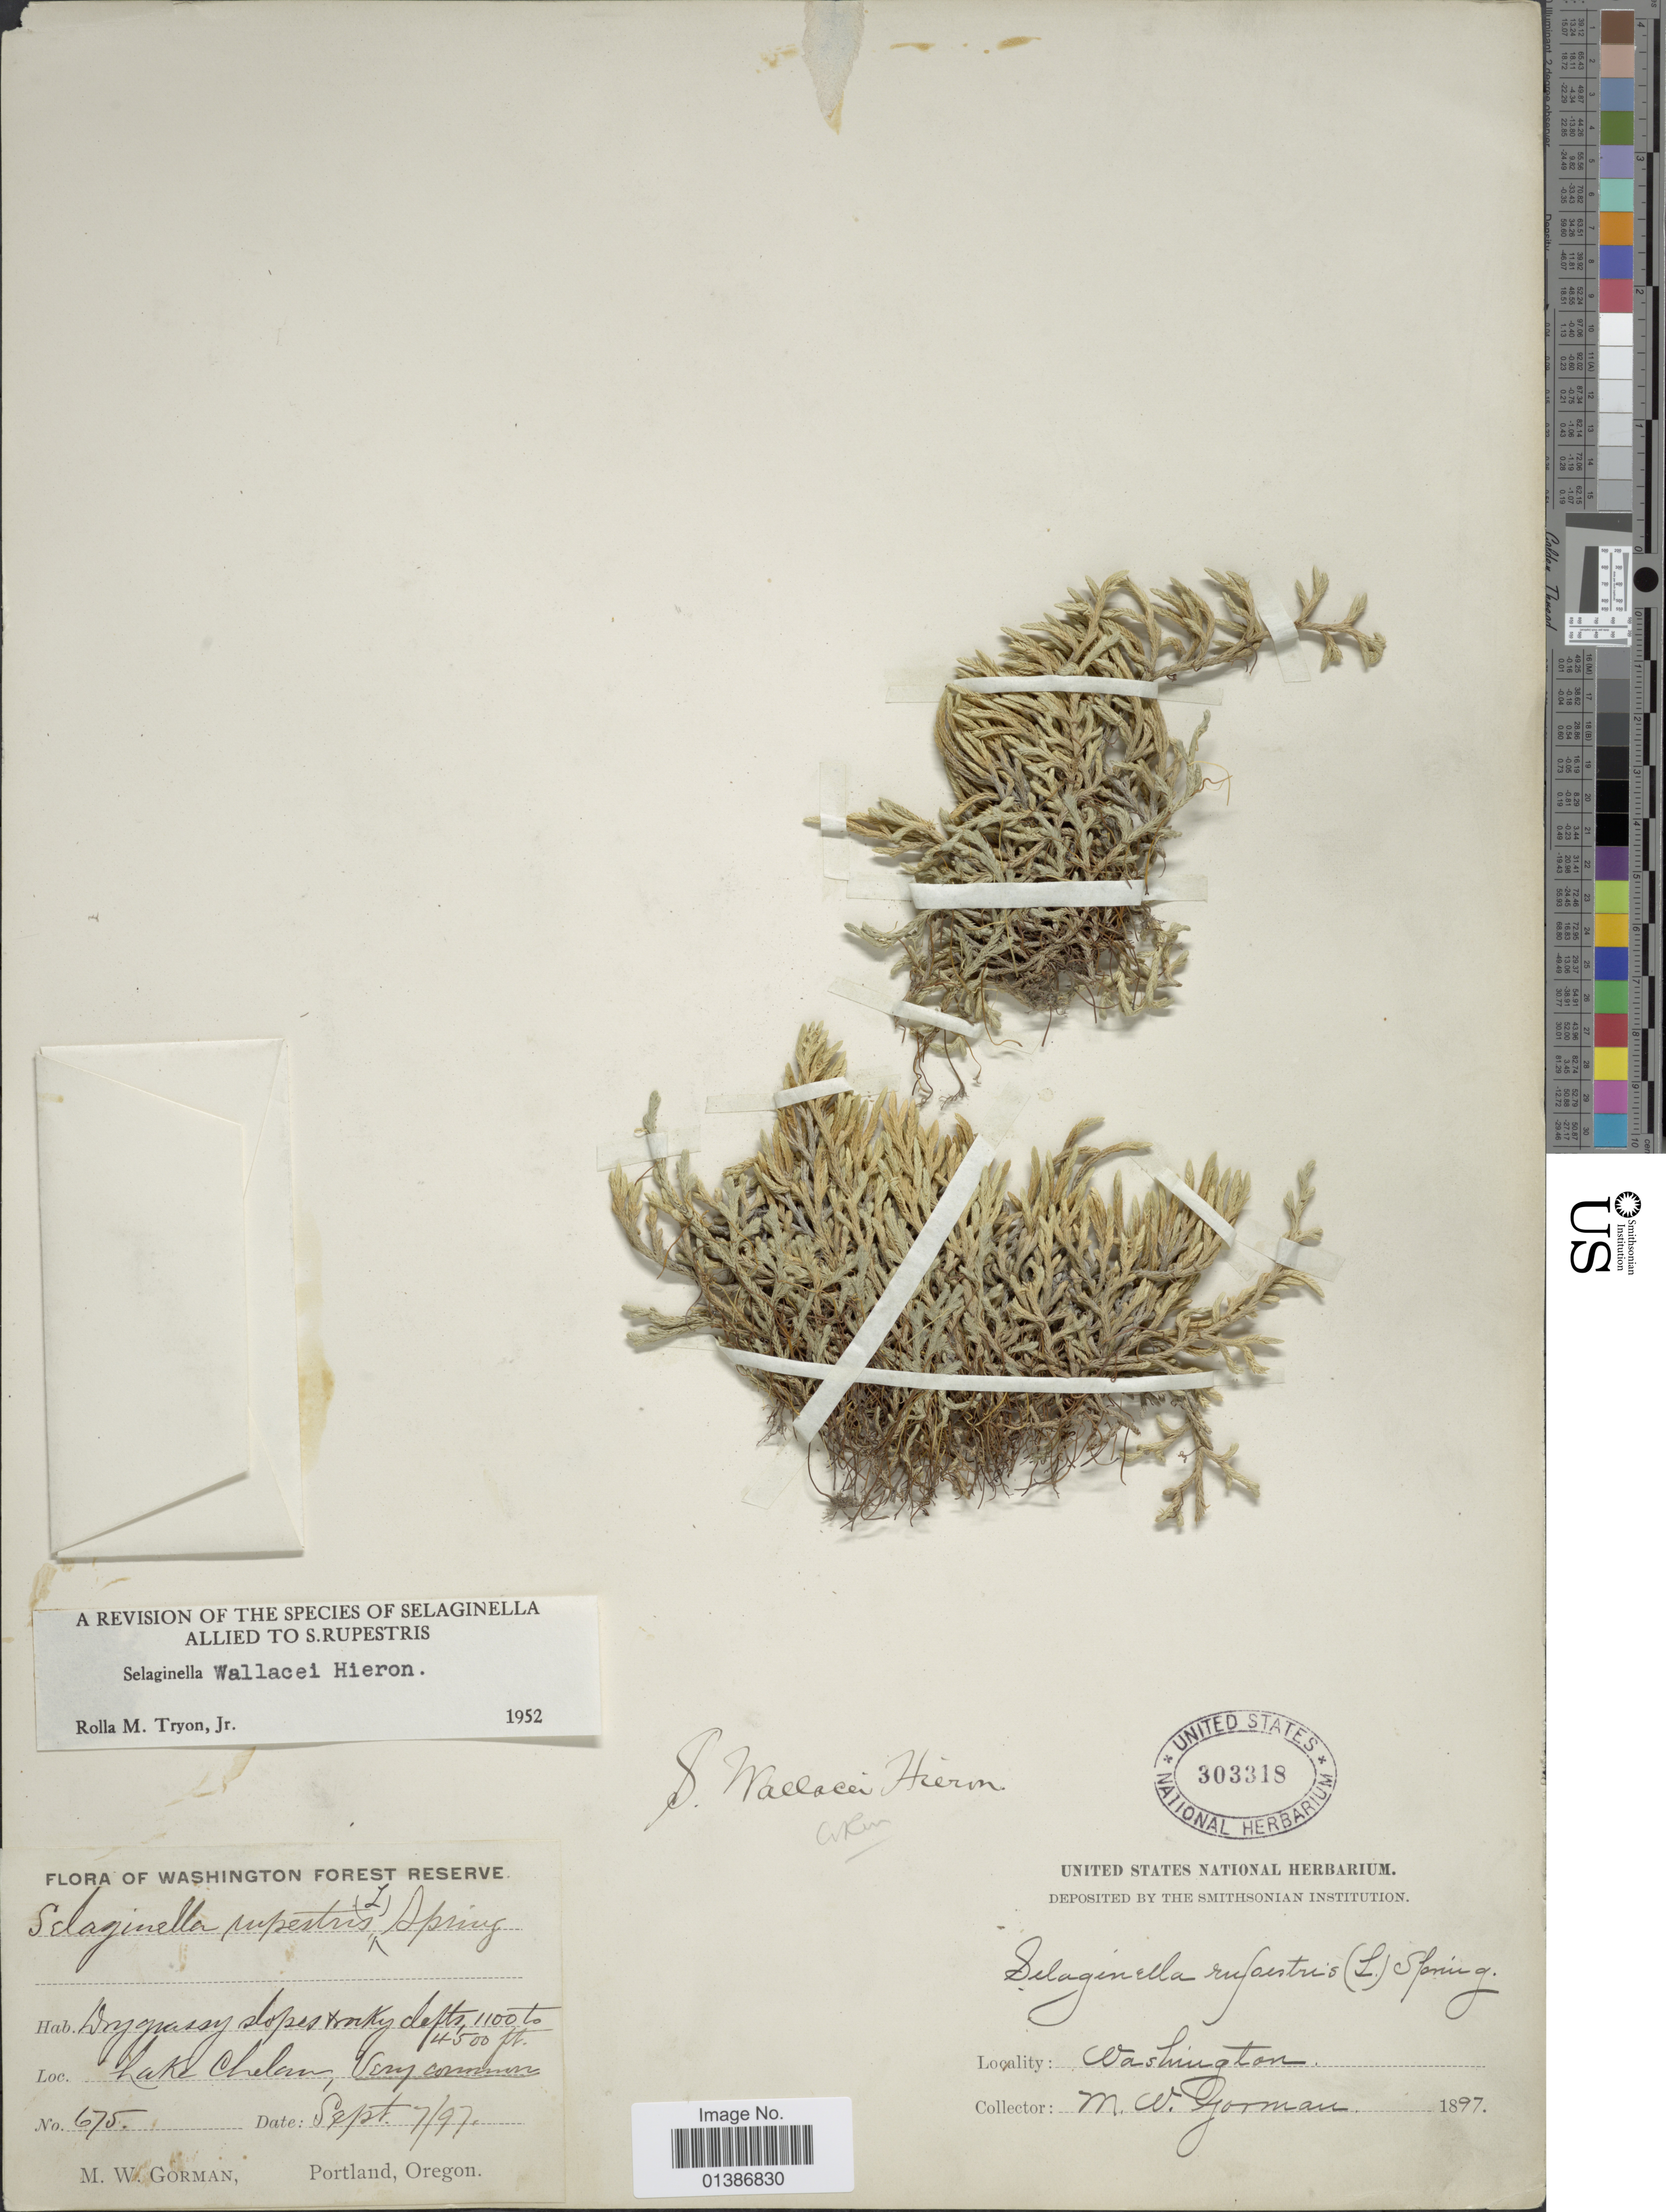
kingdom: Plantae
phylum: Tracheophyta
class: Lycopodiopsida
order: Selaginellales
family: Selaginellaceae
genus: Selaginella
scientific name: Selaginella wallacei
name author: Hieron.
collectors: M. W. Gorman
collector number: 675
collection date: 1897-09-07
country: United States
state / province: Washington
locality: Washington Forest Reserve. Lake Chelan.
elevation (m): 335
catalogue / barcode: US 303318